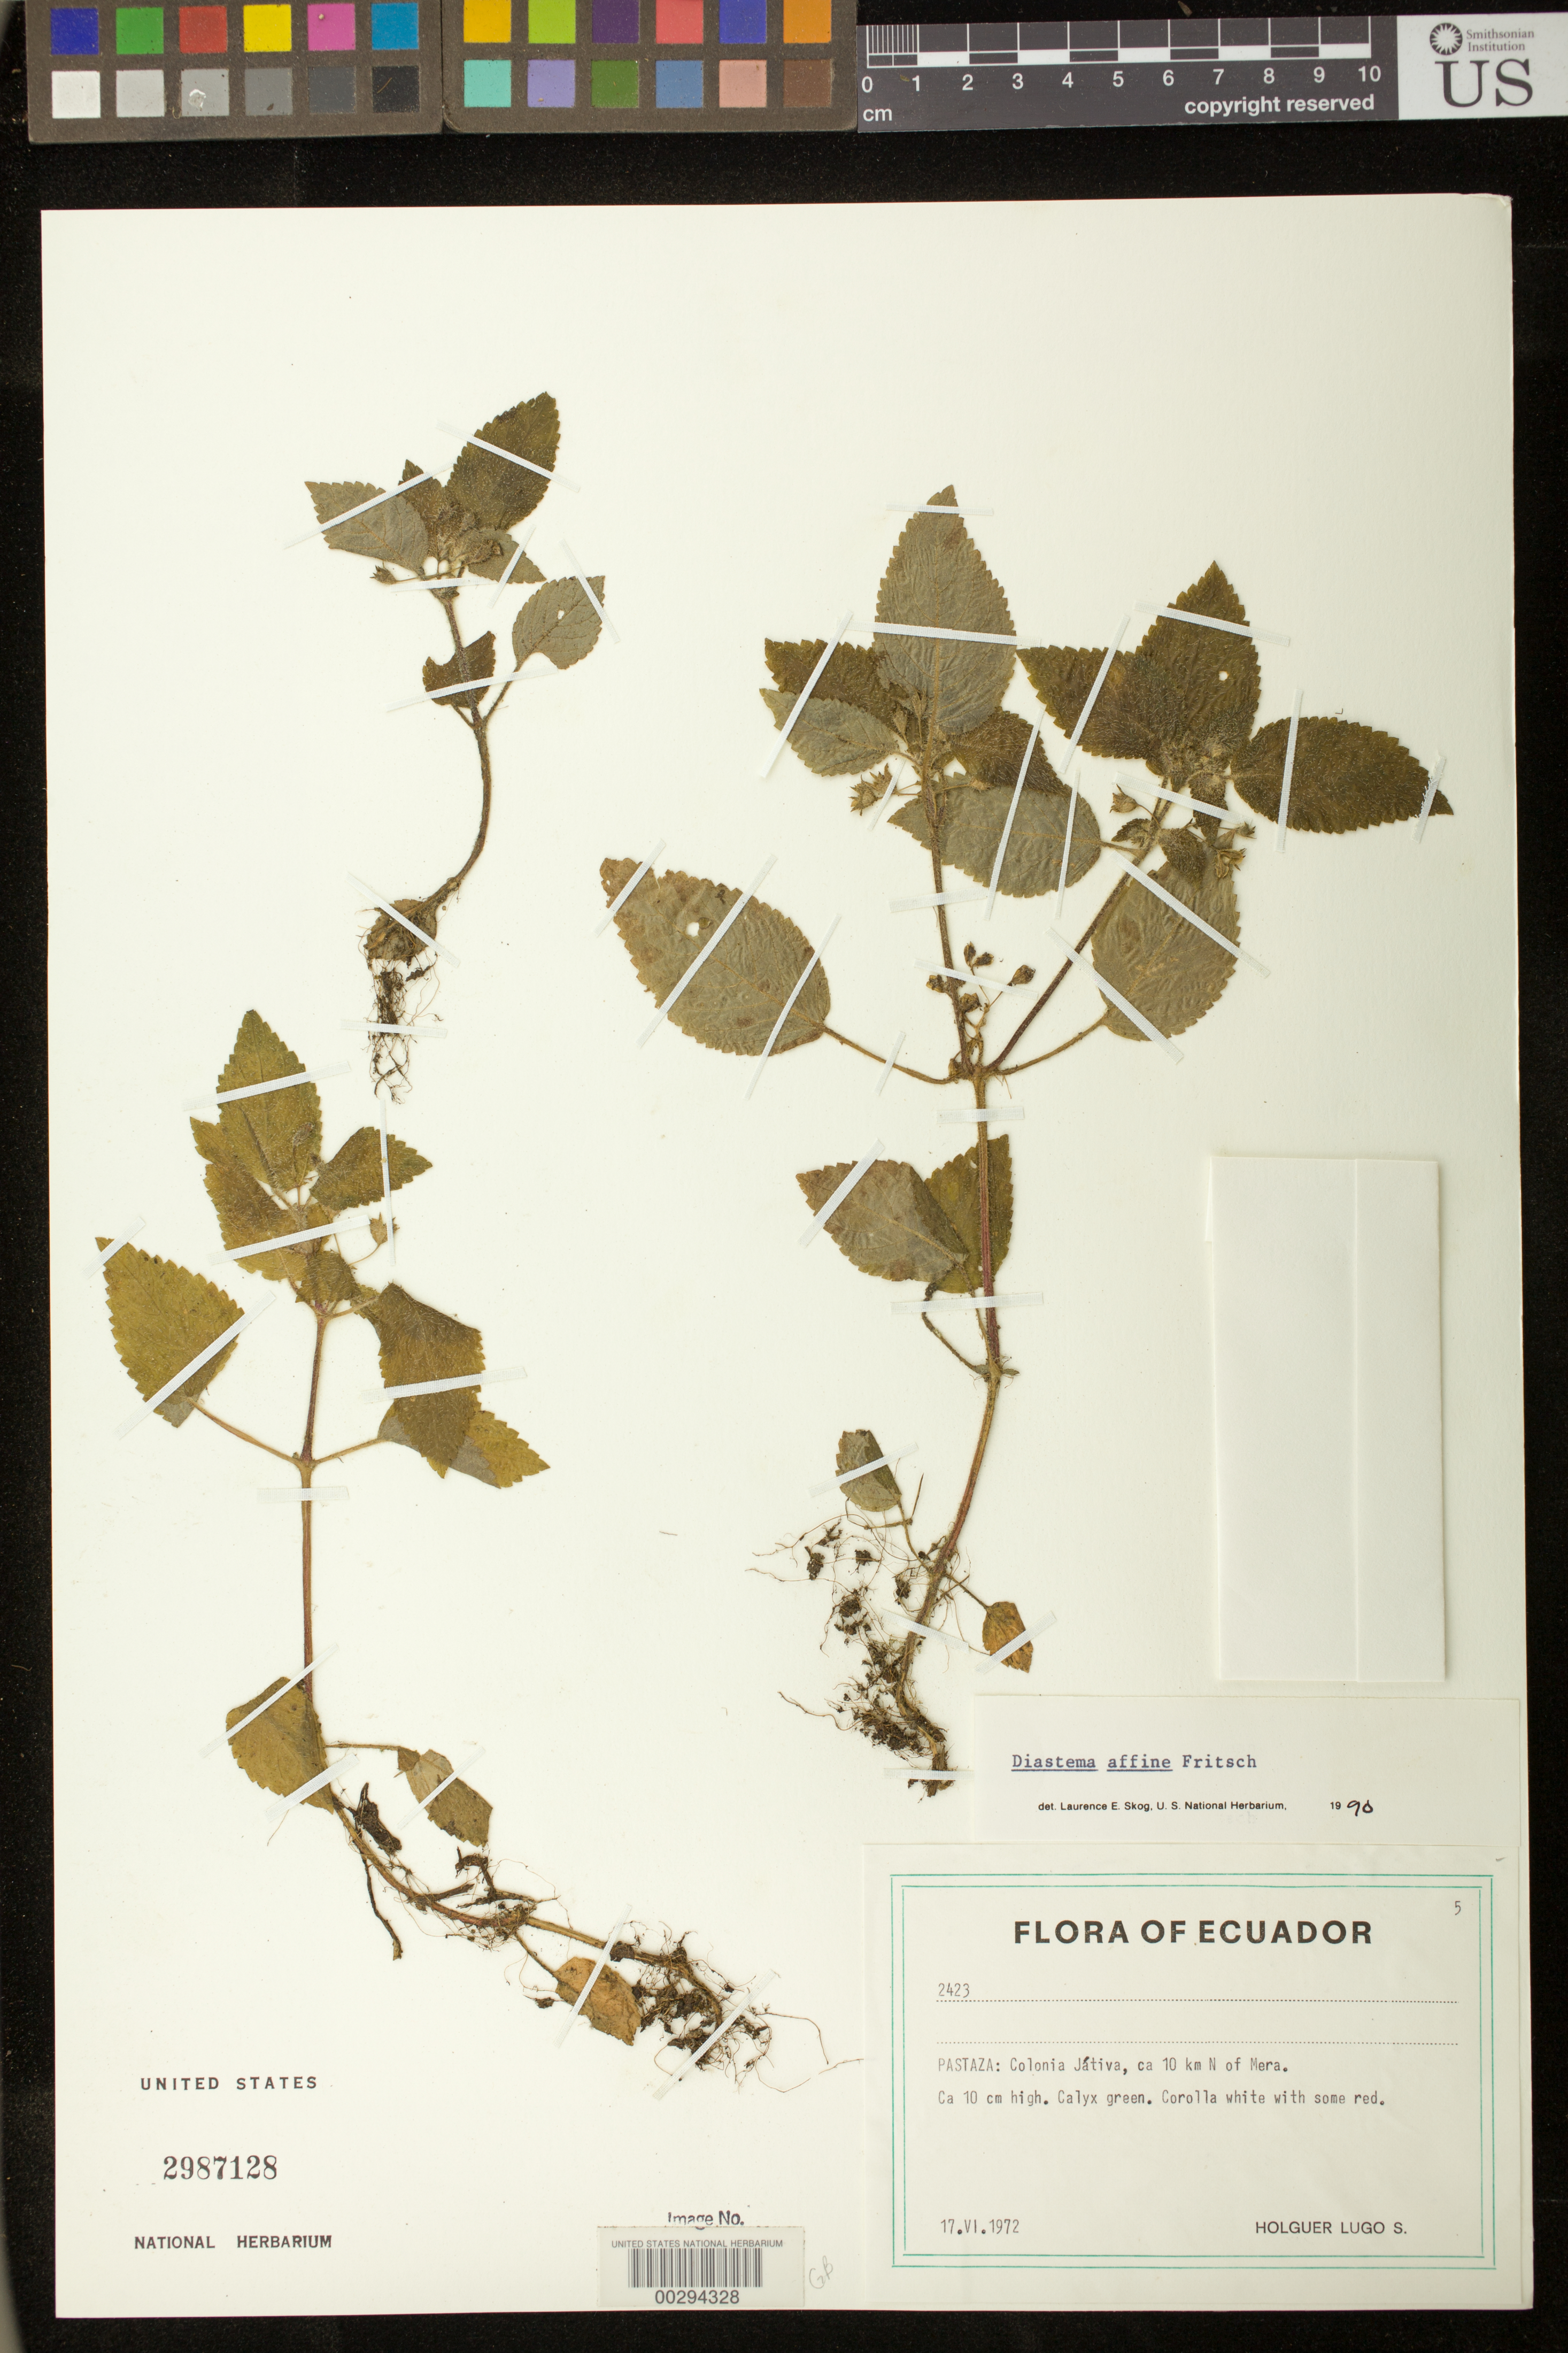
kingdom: Plantae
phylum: Tracheophyta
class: Magnoliopsida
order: Lamiales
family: Gesneriaceae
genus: Diastema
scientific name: Diastema affine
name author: Fritsch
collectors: H. Lugo S.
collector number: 2423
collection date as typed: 17 Jun 1972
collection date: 1972-06-17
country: Ecuador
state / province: Pastaza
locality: Colonia Jativa, ca 10 km N of Mera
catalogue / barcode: US 2987128